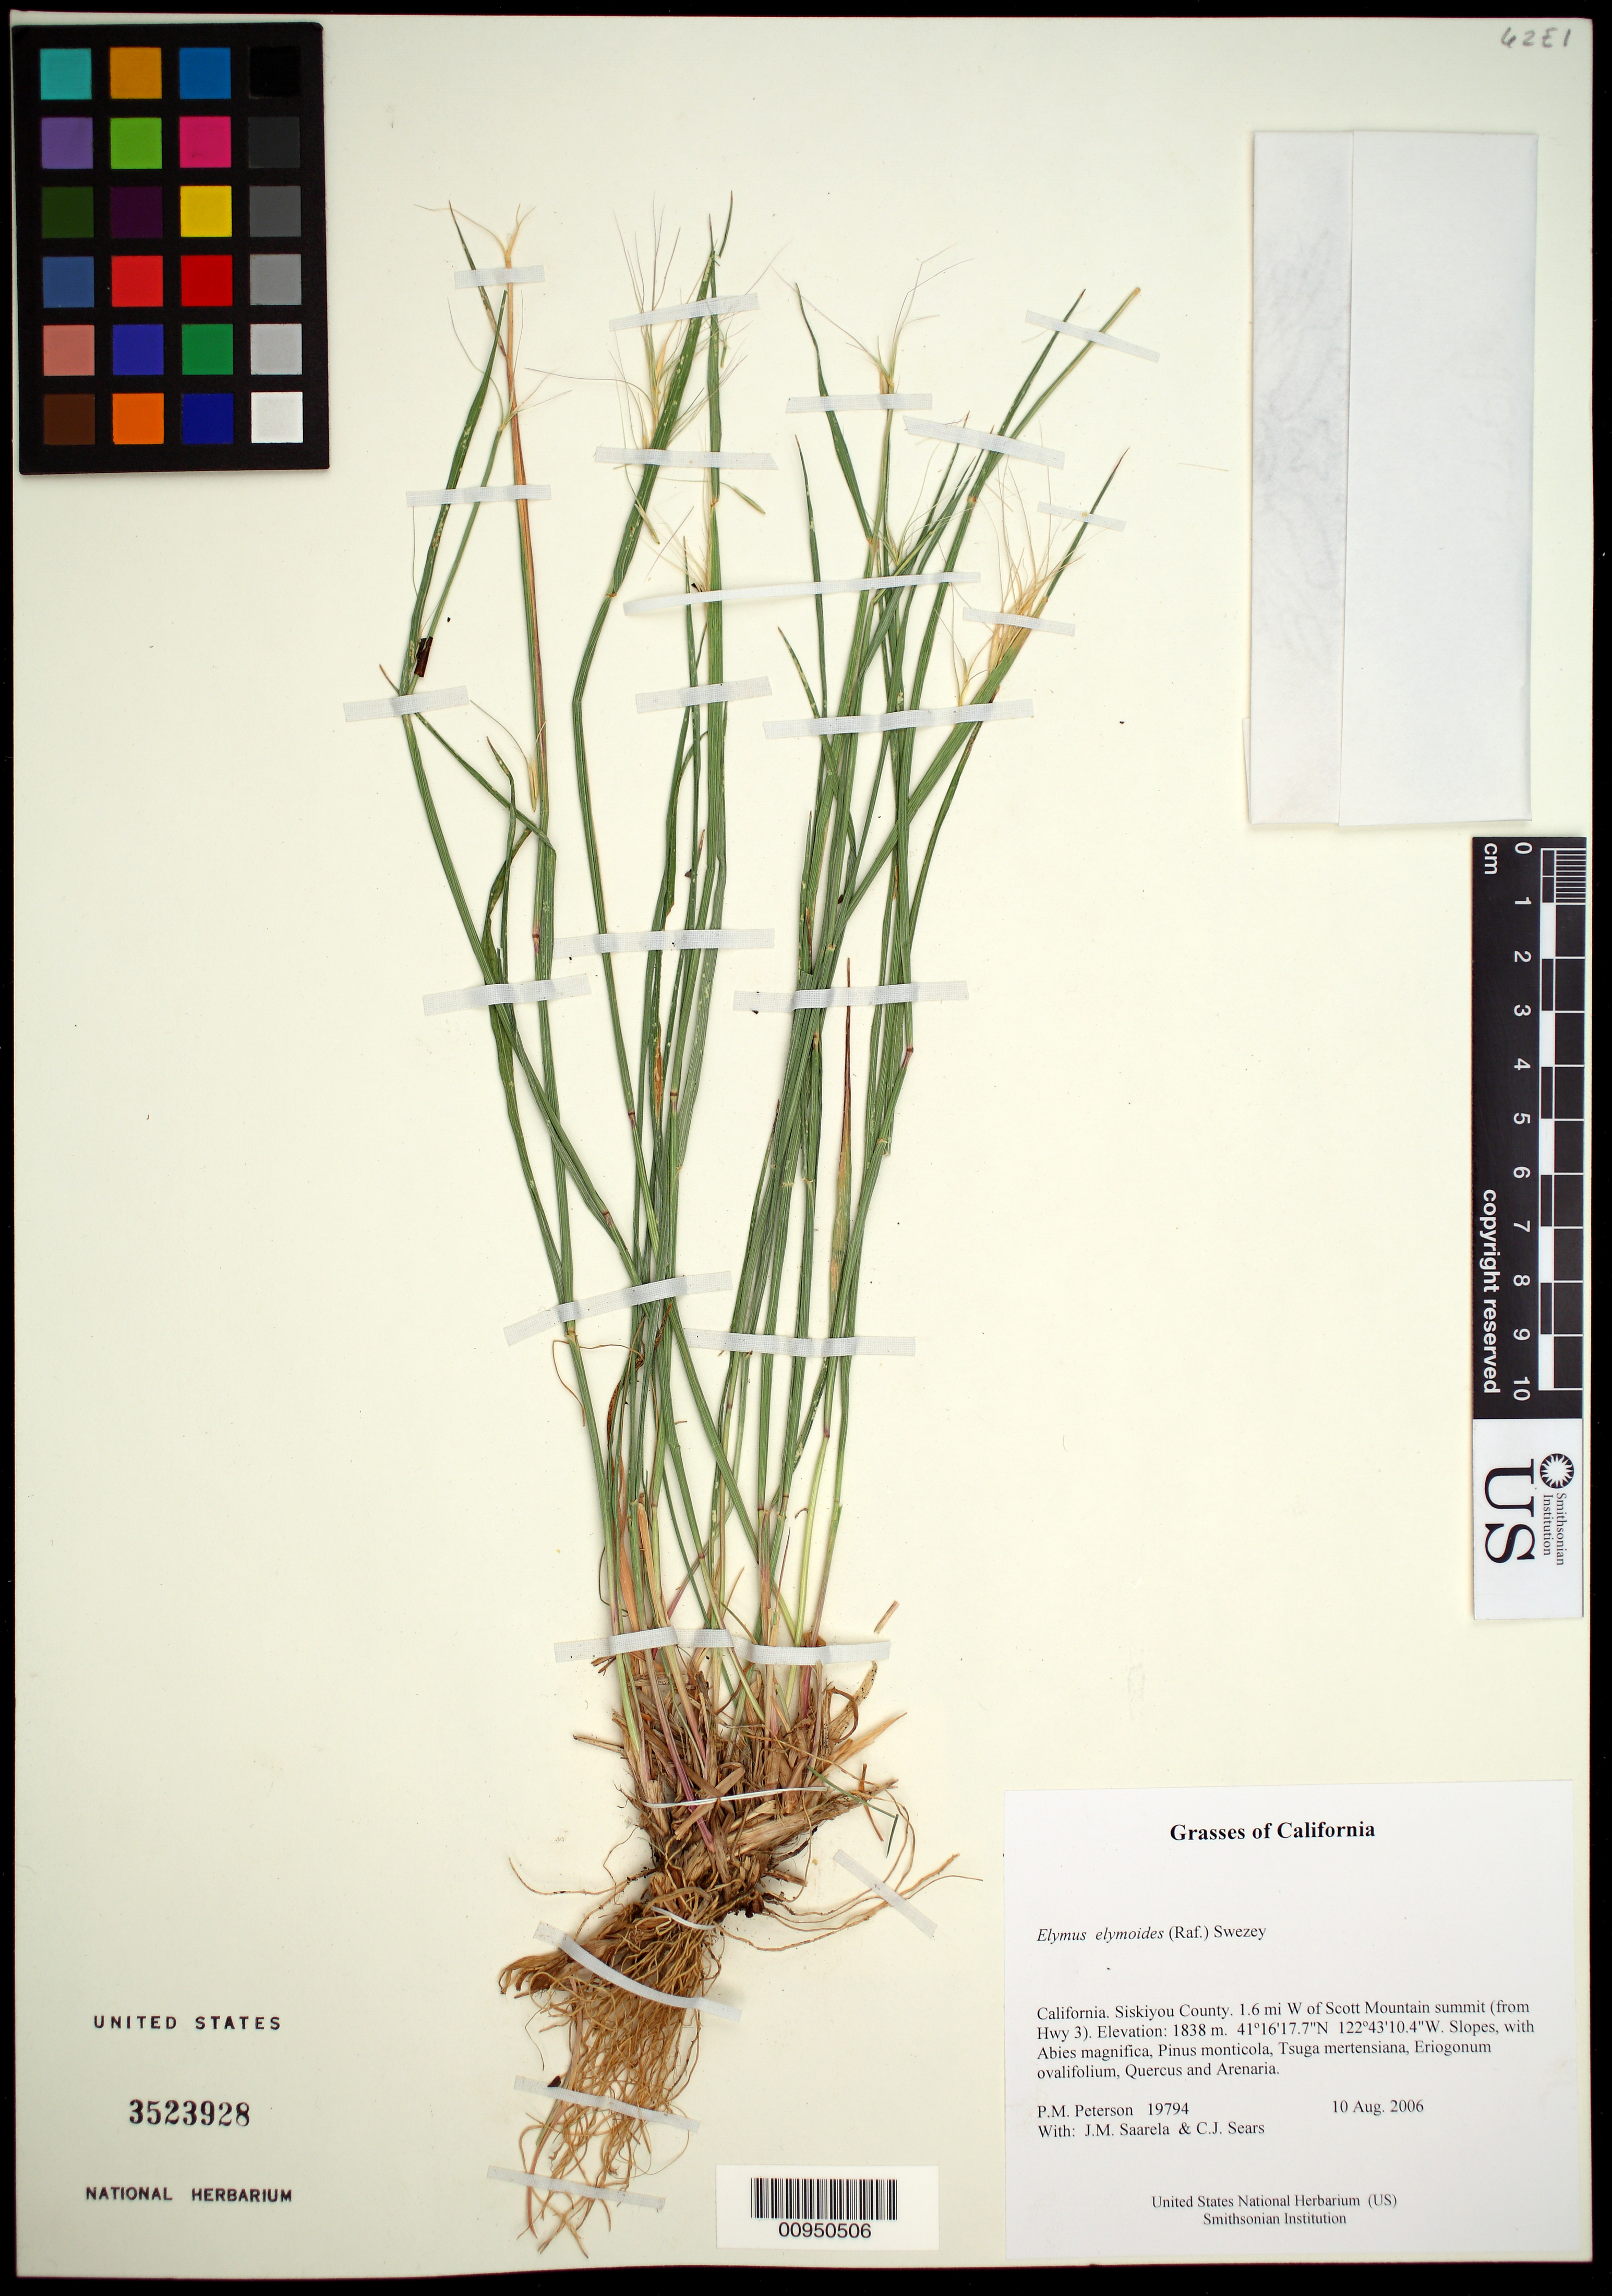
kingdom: Plantae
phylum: Tracheophyta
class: Liliopsida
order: Poales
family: Poaceae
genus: Elymus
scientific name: Elymus elymoides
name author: (Raf.) Swezey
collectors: P. M. Peterson, J. Saarela & C. Sears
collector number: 19794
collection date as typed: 10 Aug 2006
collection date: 2006-08-10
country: United States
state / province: California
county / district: Siskiyou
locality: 1.6 mi W of Scott Mountain summit (from Hwy 3).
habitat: Slopes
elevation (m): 1838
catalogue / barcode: US 3523928